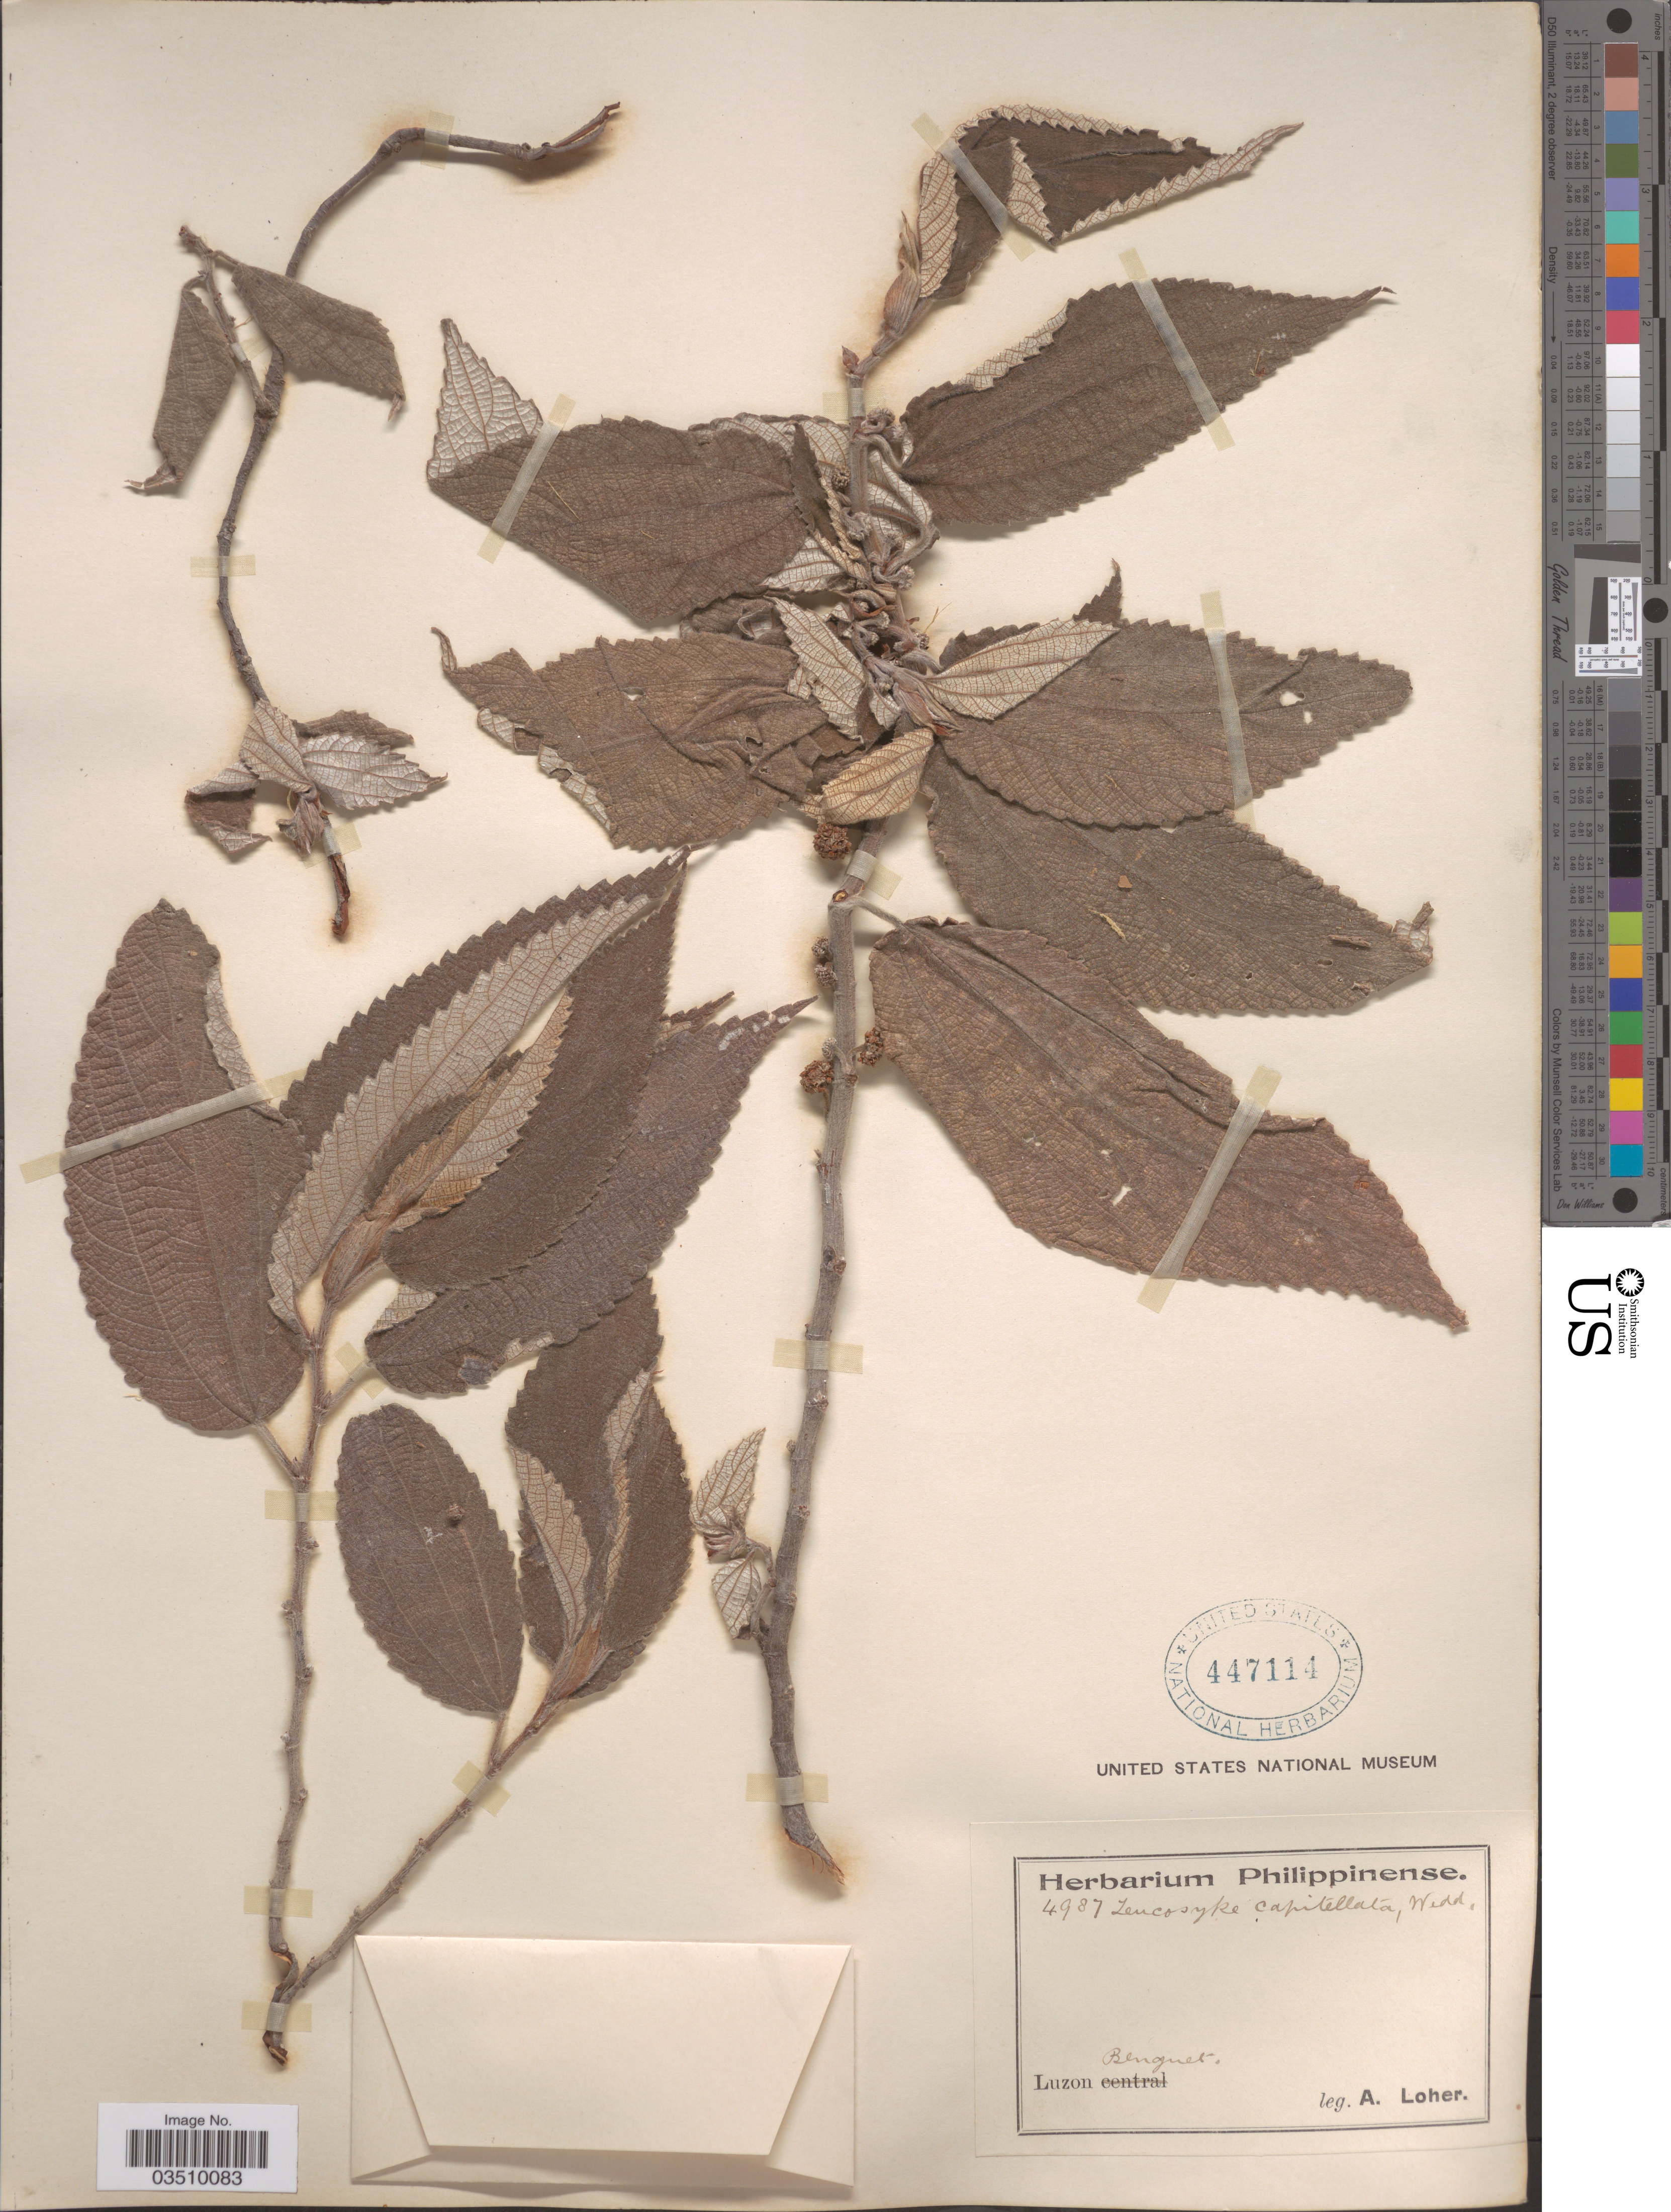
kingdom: Plantae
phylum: Tracheophyta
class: Magnoliopsida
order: Rosales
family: Urticaceae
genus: Leucosyke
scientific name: Leucosyke capitellata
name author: (Poir.) Wedd.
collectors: A. Loher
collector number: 4987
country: Philippines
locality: Luzon Benguet.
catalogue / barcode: US 447114